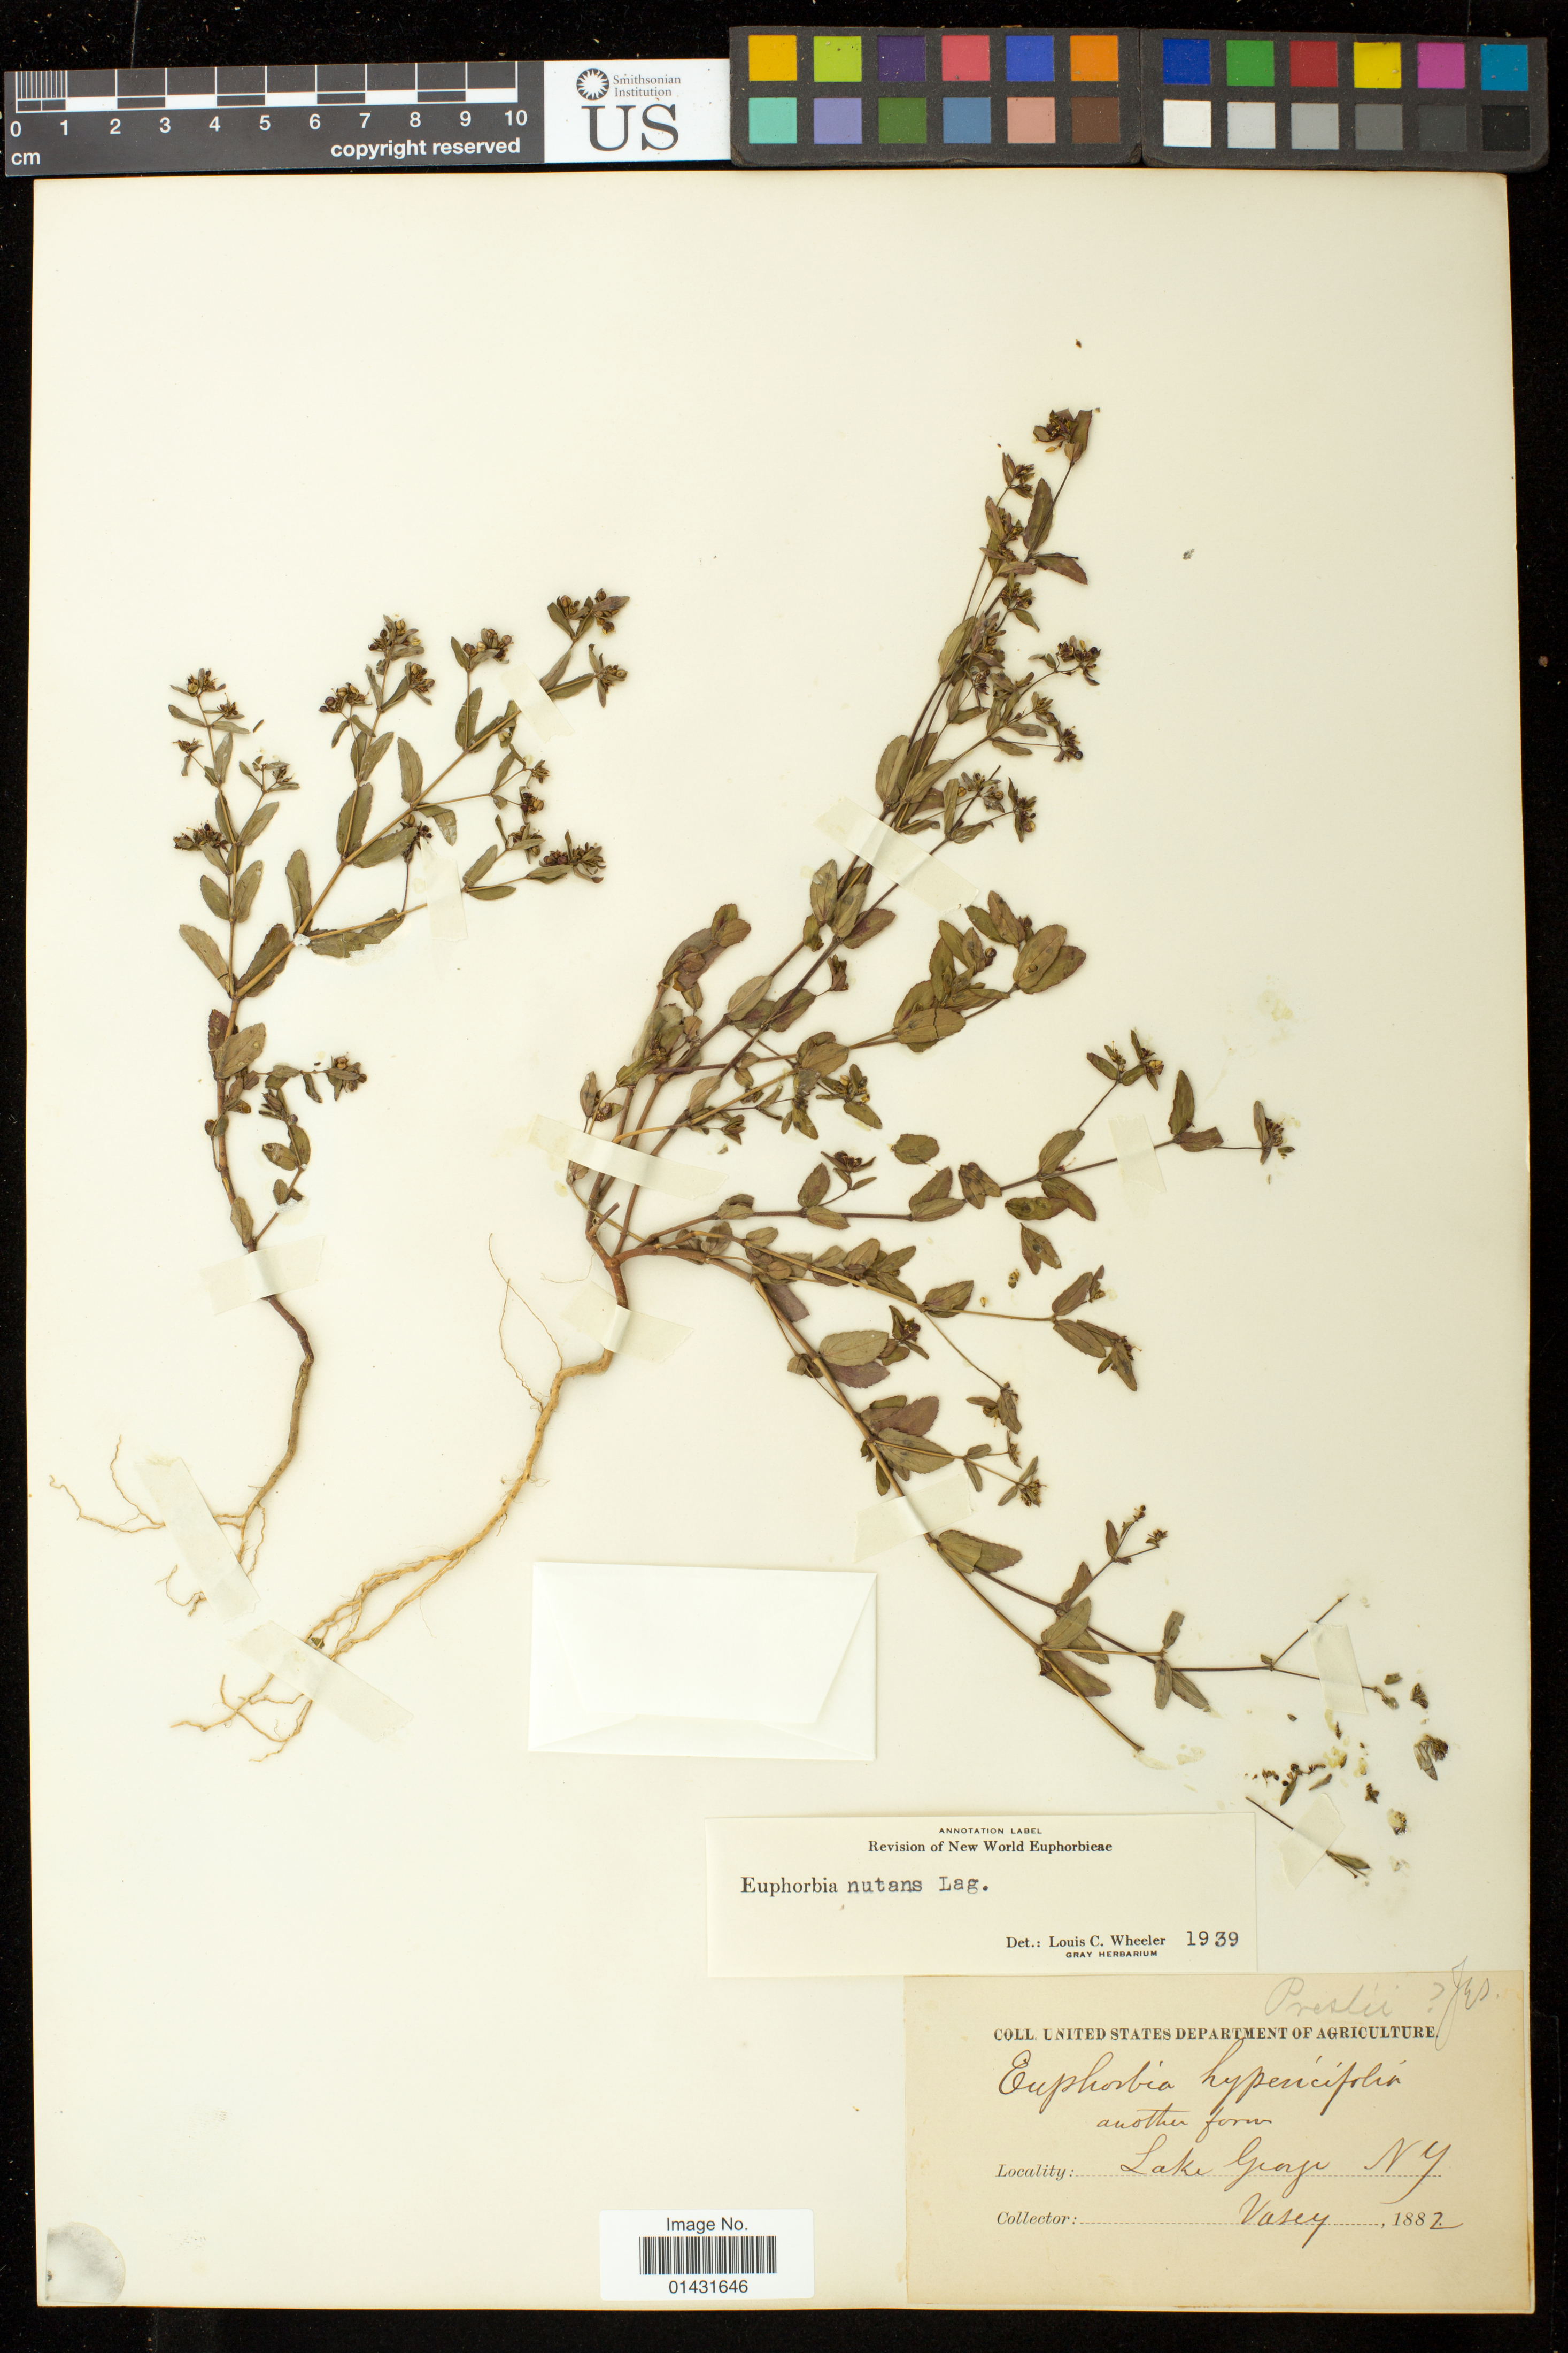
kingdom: Plantae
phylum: Tracheophyta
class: Magnoliopsida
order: Malpighiales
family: Euphorbiaceae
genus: Euphorbia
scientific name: Euphorbia hypericifolia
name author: L.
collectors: Vasey, --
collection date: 1882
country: United States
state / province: New York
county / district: Warren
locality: Lake George